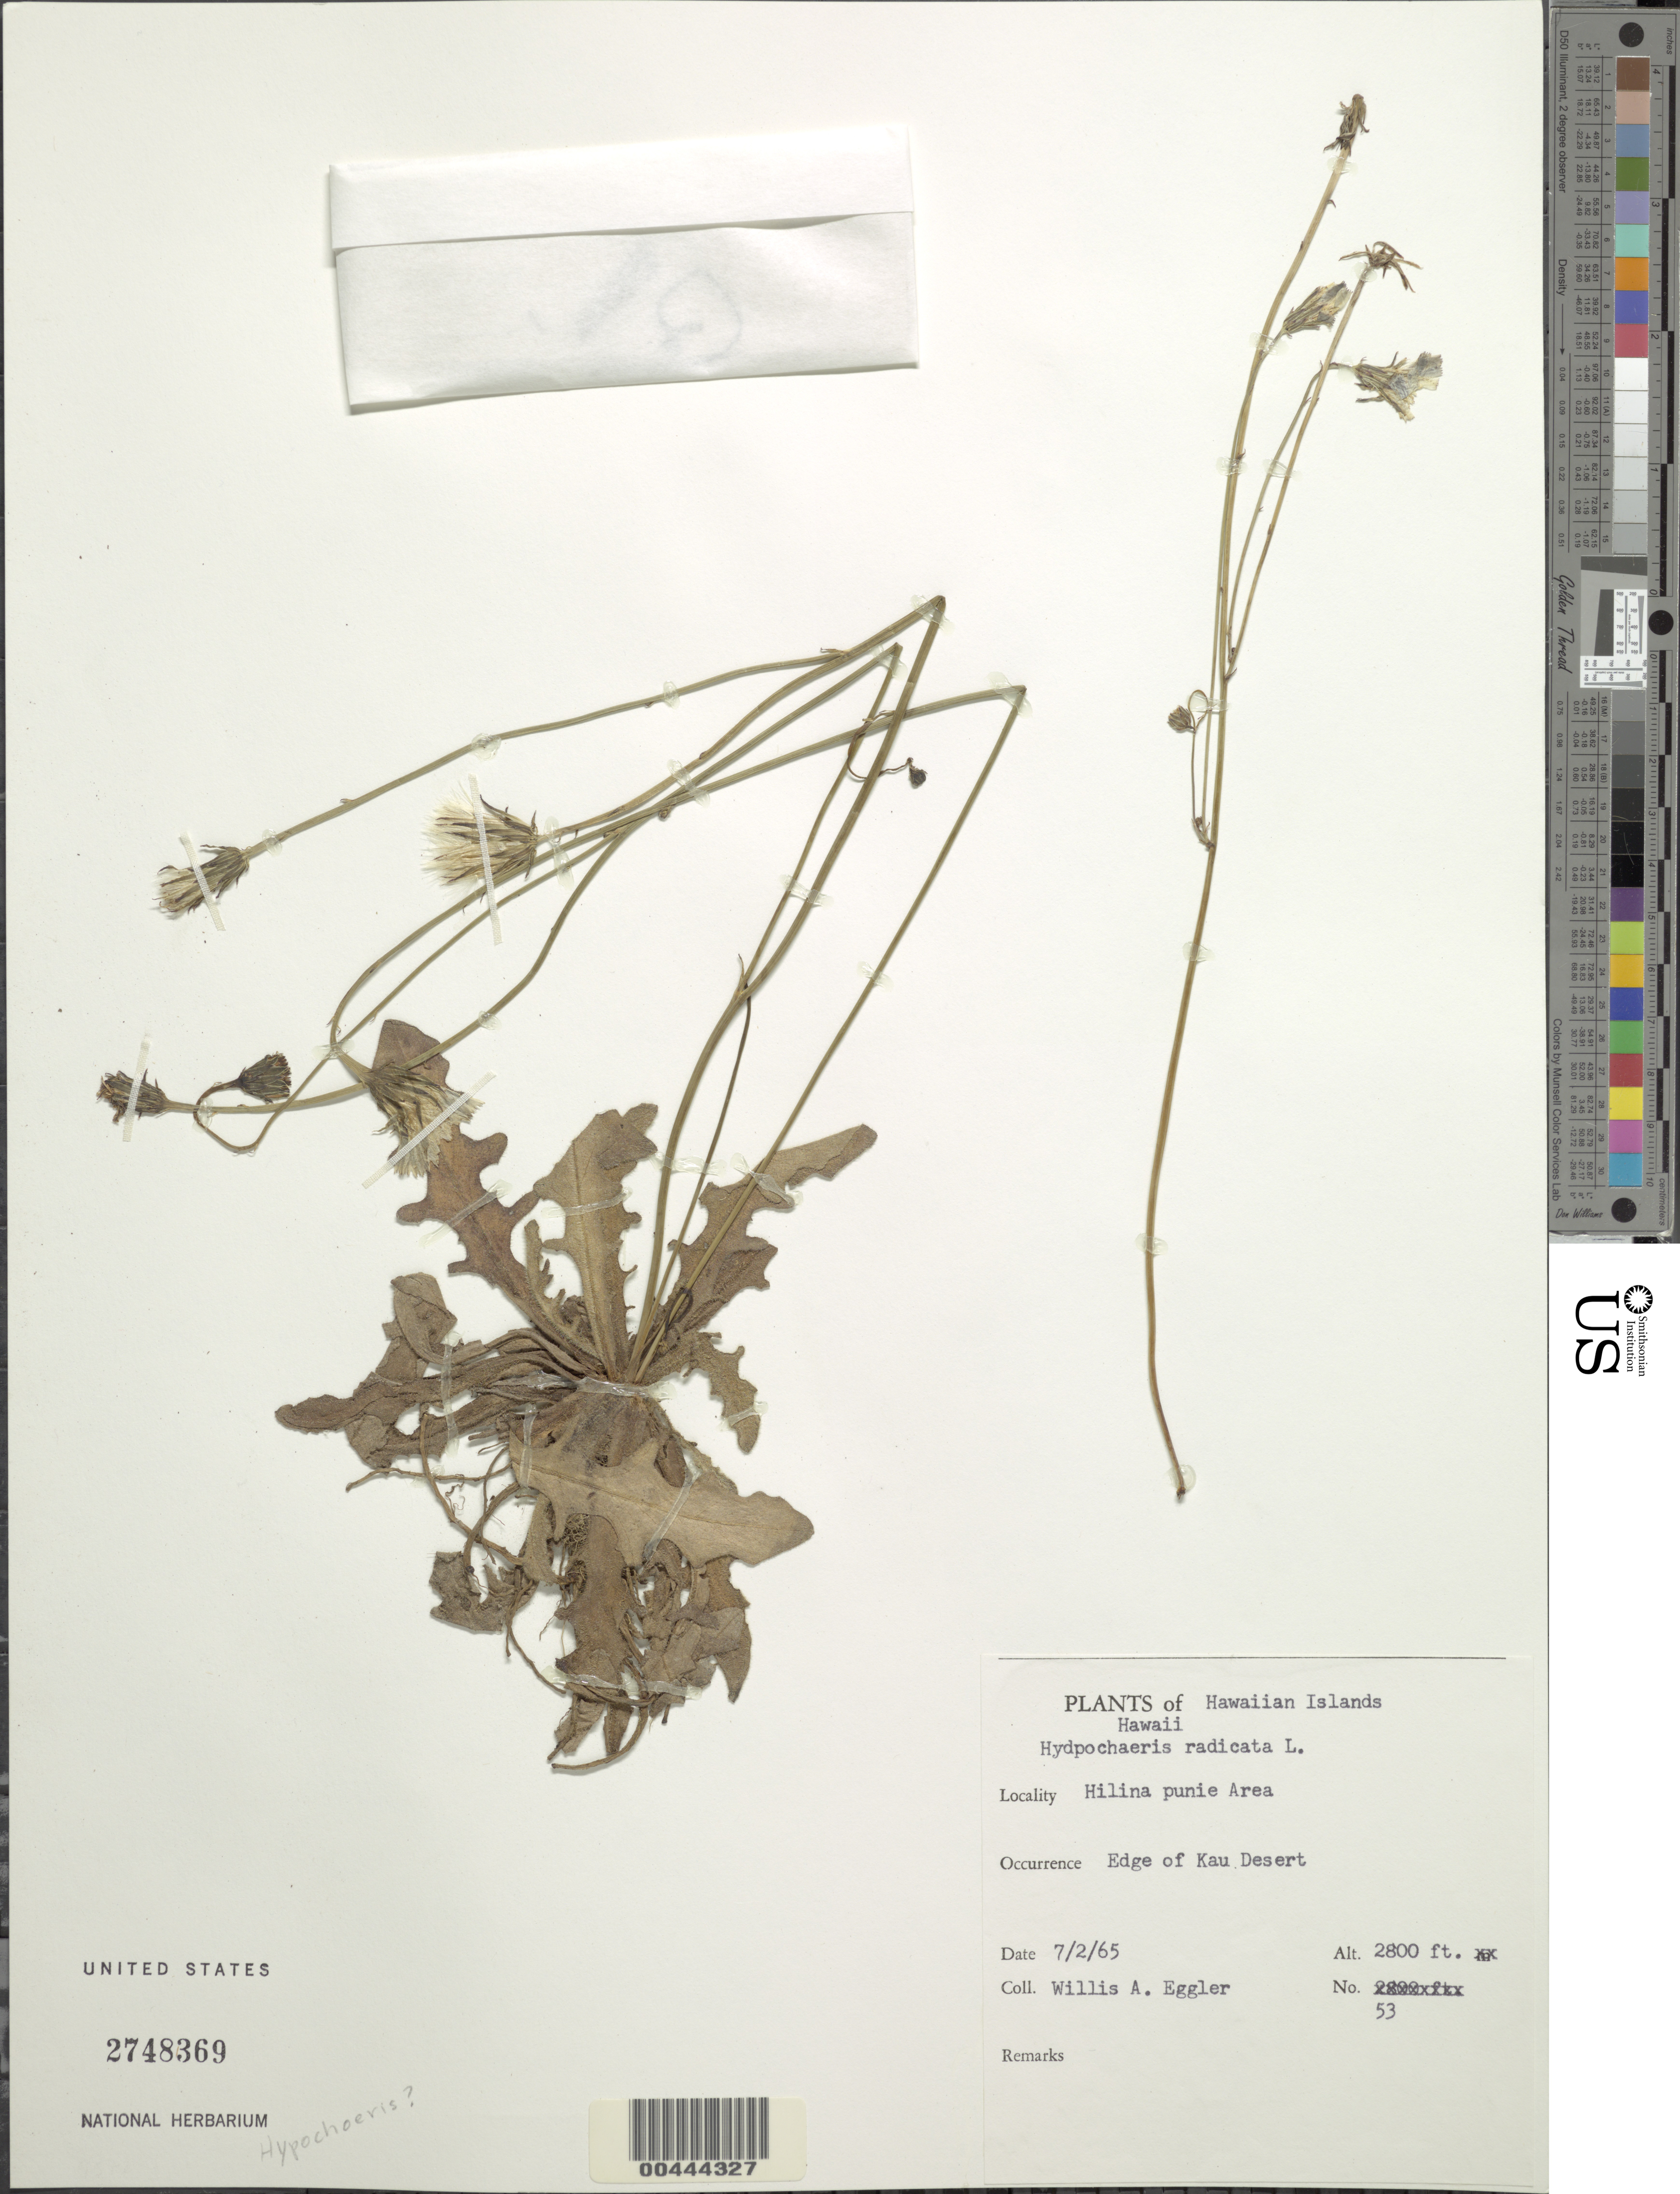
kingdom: Plantae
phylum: Tracheophyta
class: Magnoliopsida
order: Asterales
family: Asteraceae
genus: Hypochaeris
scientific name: Hypochaeris radicata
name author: L.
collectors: W. A. Eggler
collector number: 53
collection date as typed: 7 Feb 1965 to 2 Jul 1965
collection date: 1965-02-07/1965-07-02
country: United States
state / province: Hawaii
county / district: Hawaii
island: Hawaii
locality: Hilina punie Area, edge of Kau Desert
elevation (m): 853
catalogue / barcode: US 2748369